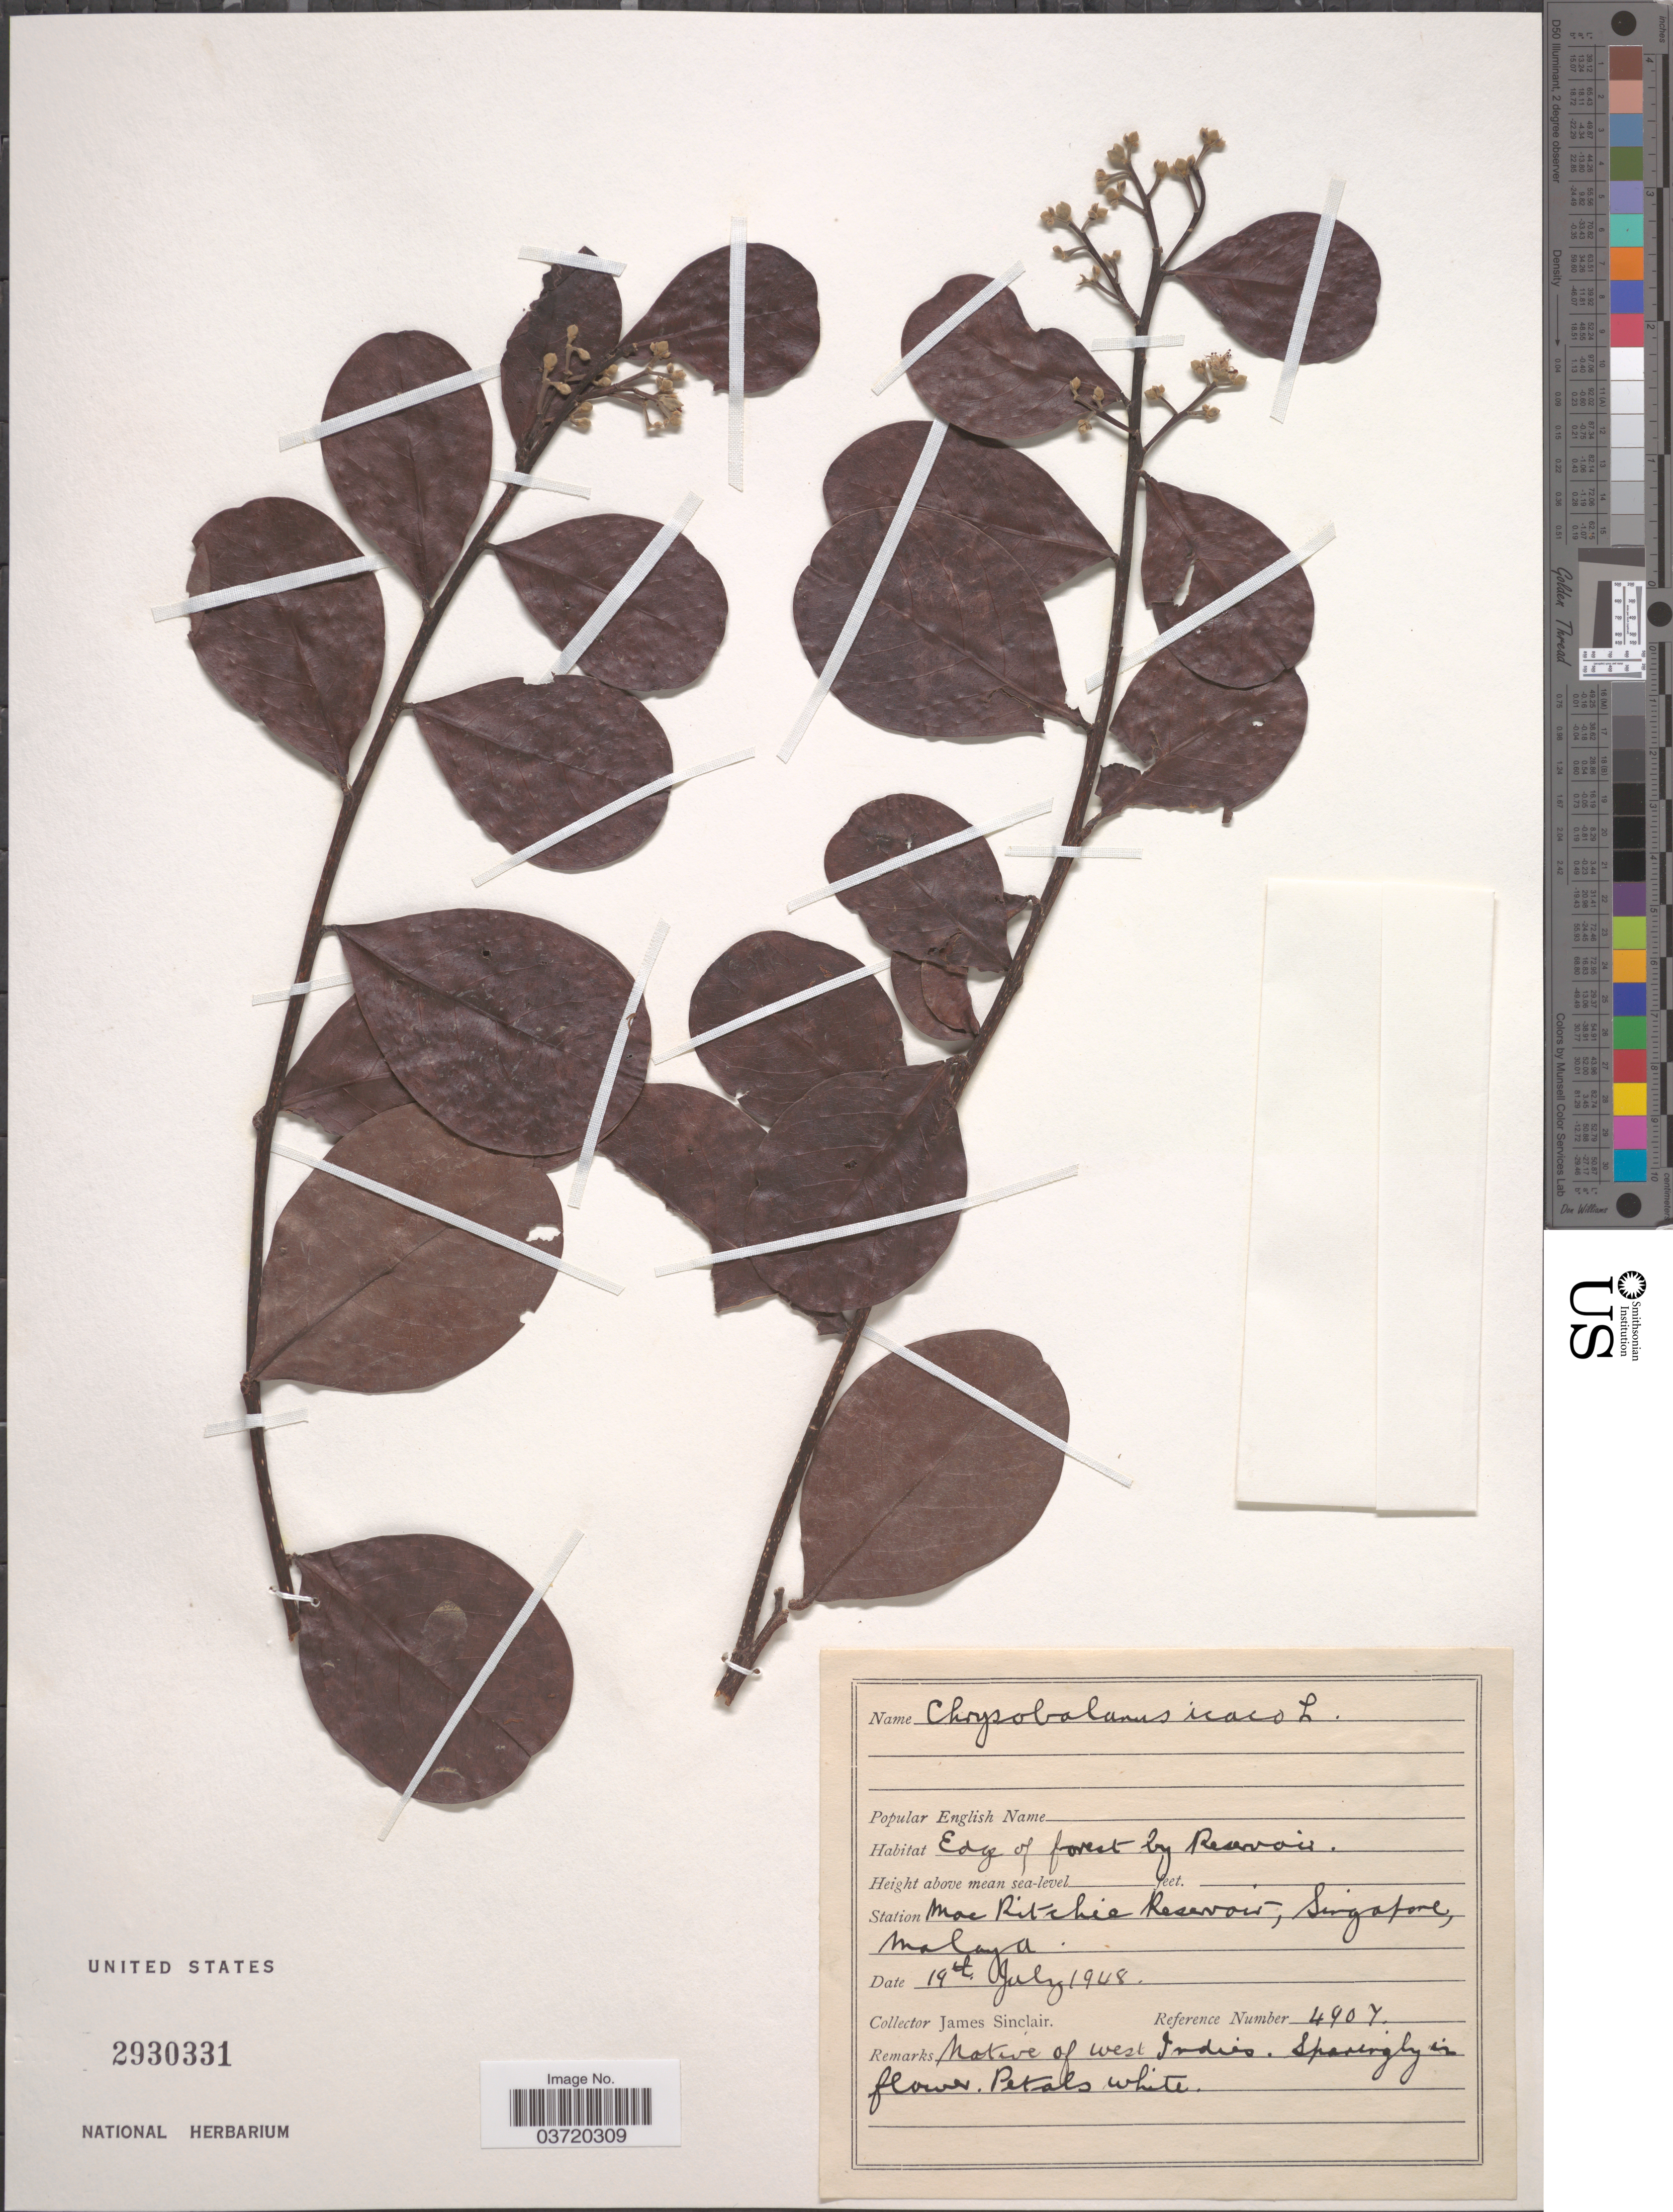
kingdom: Plantae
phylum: Tracheophyta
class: Magnoliopsida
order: Malpighiales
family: Chrysobalanaceae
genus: Chrysobalanus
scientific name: Chrysobalanus icaco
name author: L.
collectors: J. Sinclair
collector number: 4907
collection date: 1948-07-19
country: Singapore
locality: Edge of forest by Reservoir. Mac Ritchie Reservoir, Malaya.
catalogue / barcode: US 2930331